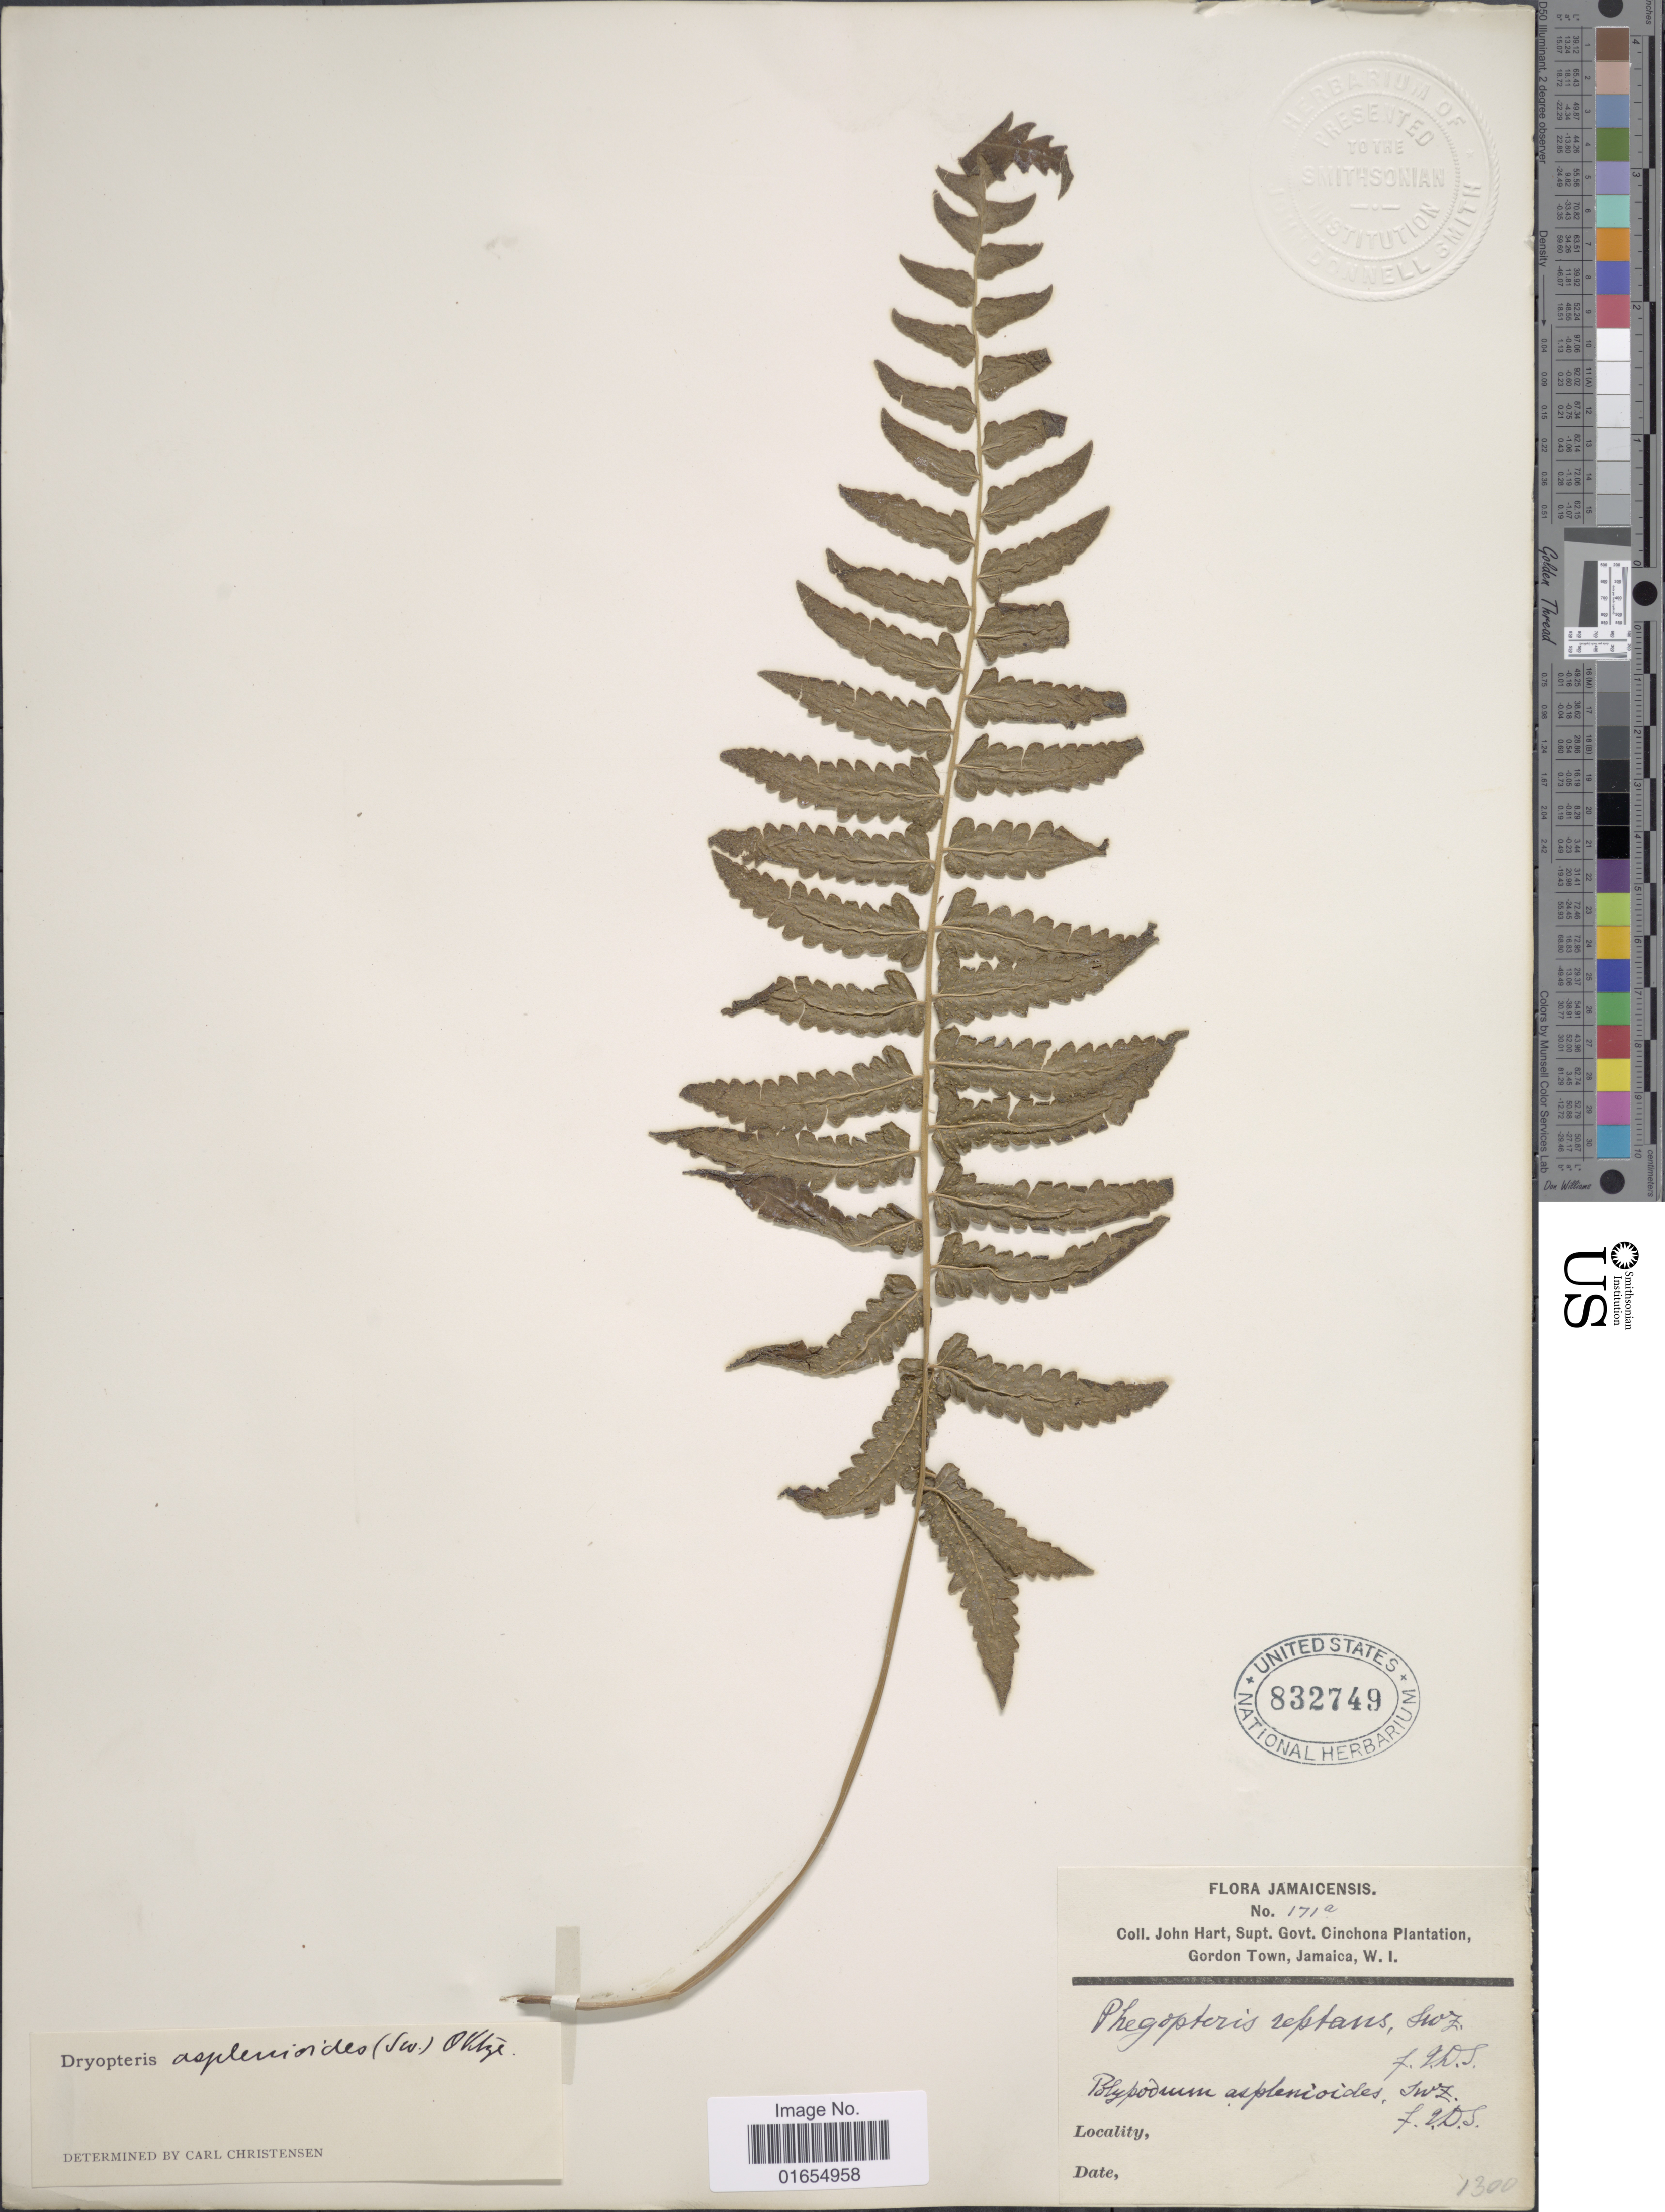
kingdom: Plantae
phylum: Tracheophyta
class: Polypodiopsida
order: Polypodiales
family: Thelypteridaceae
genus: Goniopteris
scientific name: Goniopteris retroflexa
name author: (L.) Pic. Serm.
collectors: J. H. Hart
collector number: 171a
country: Jamaica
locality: Govt. Cinchona, Gordon Town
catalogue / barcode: US 832749